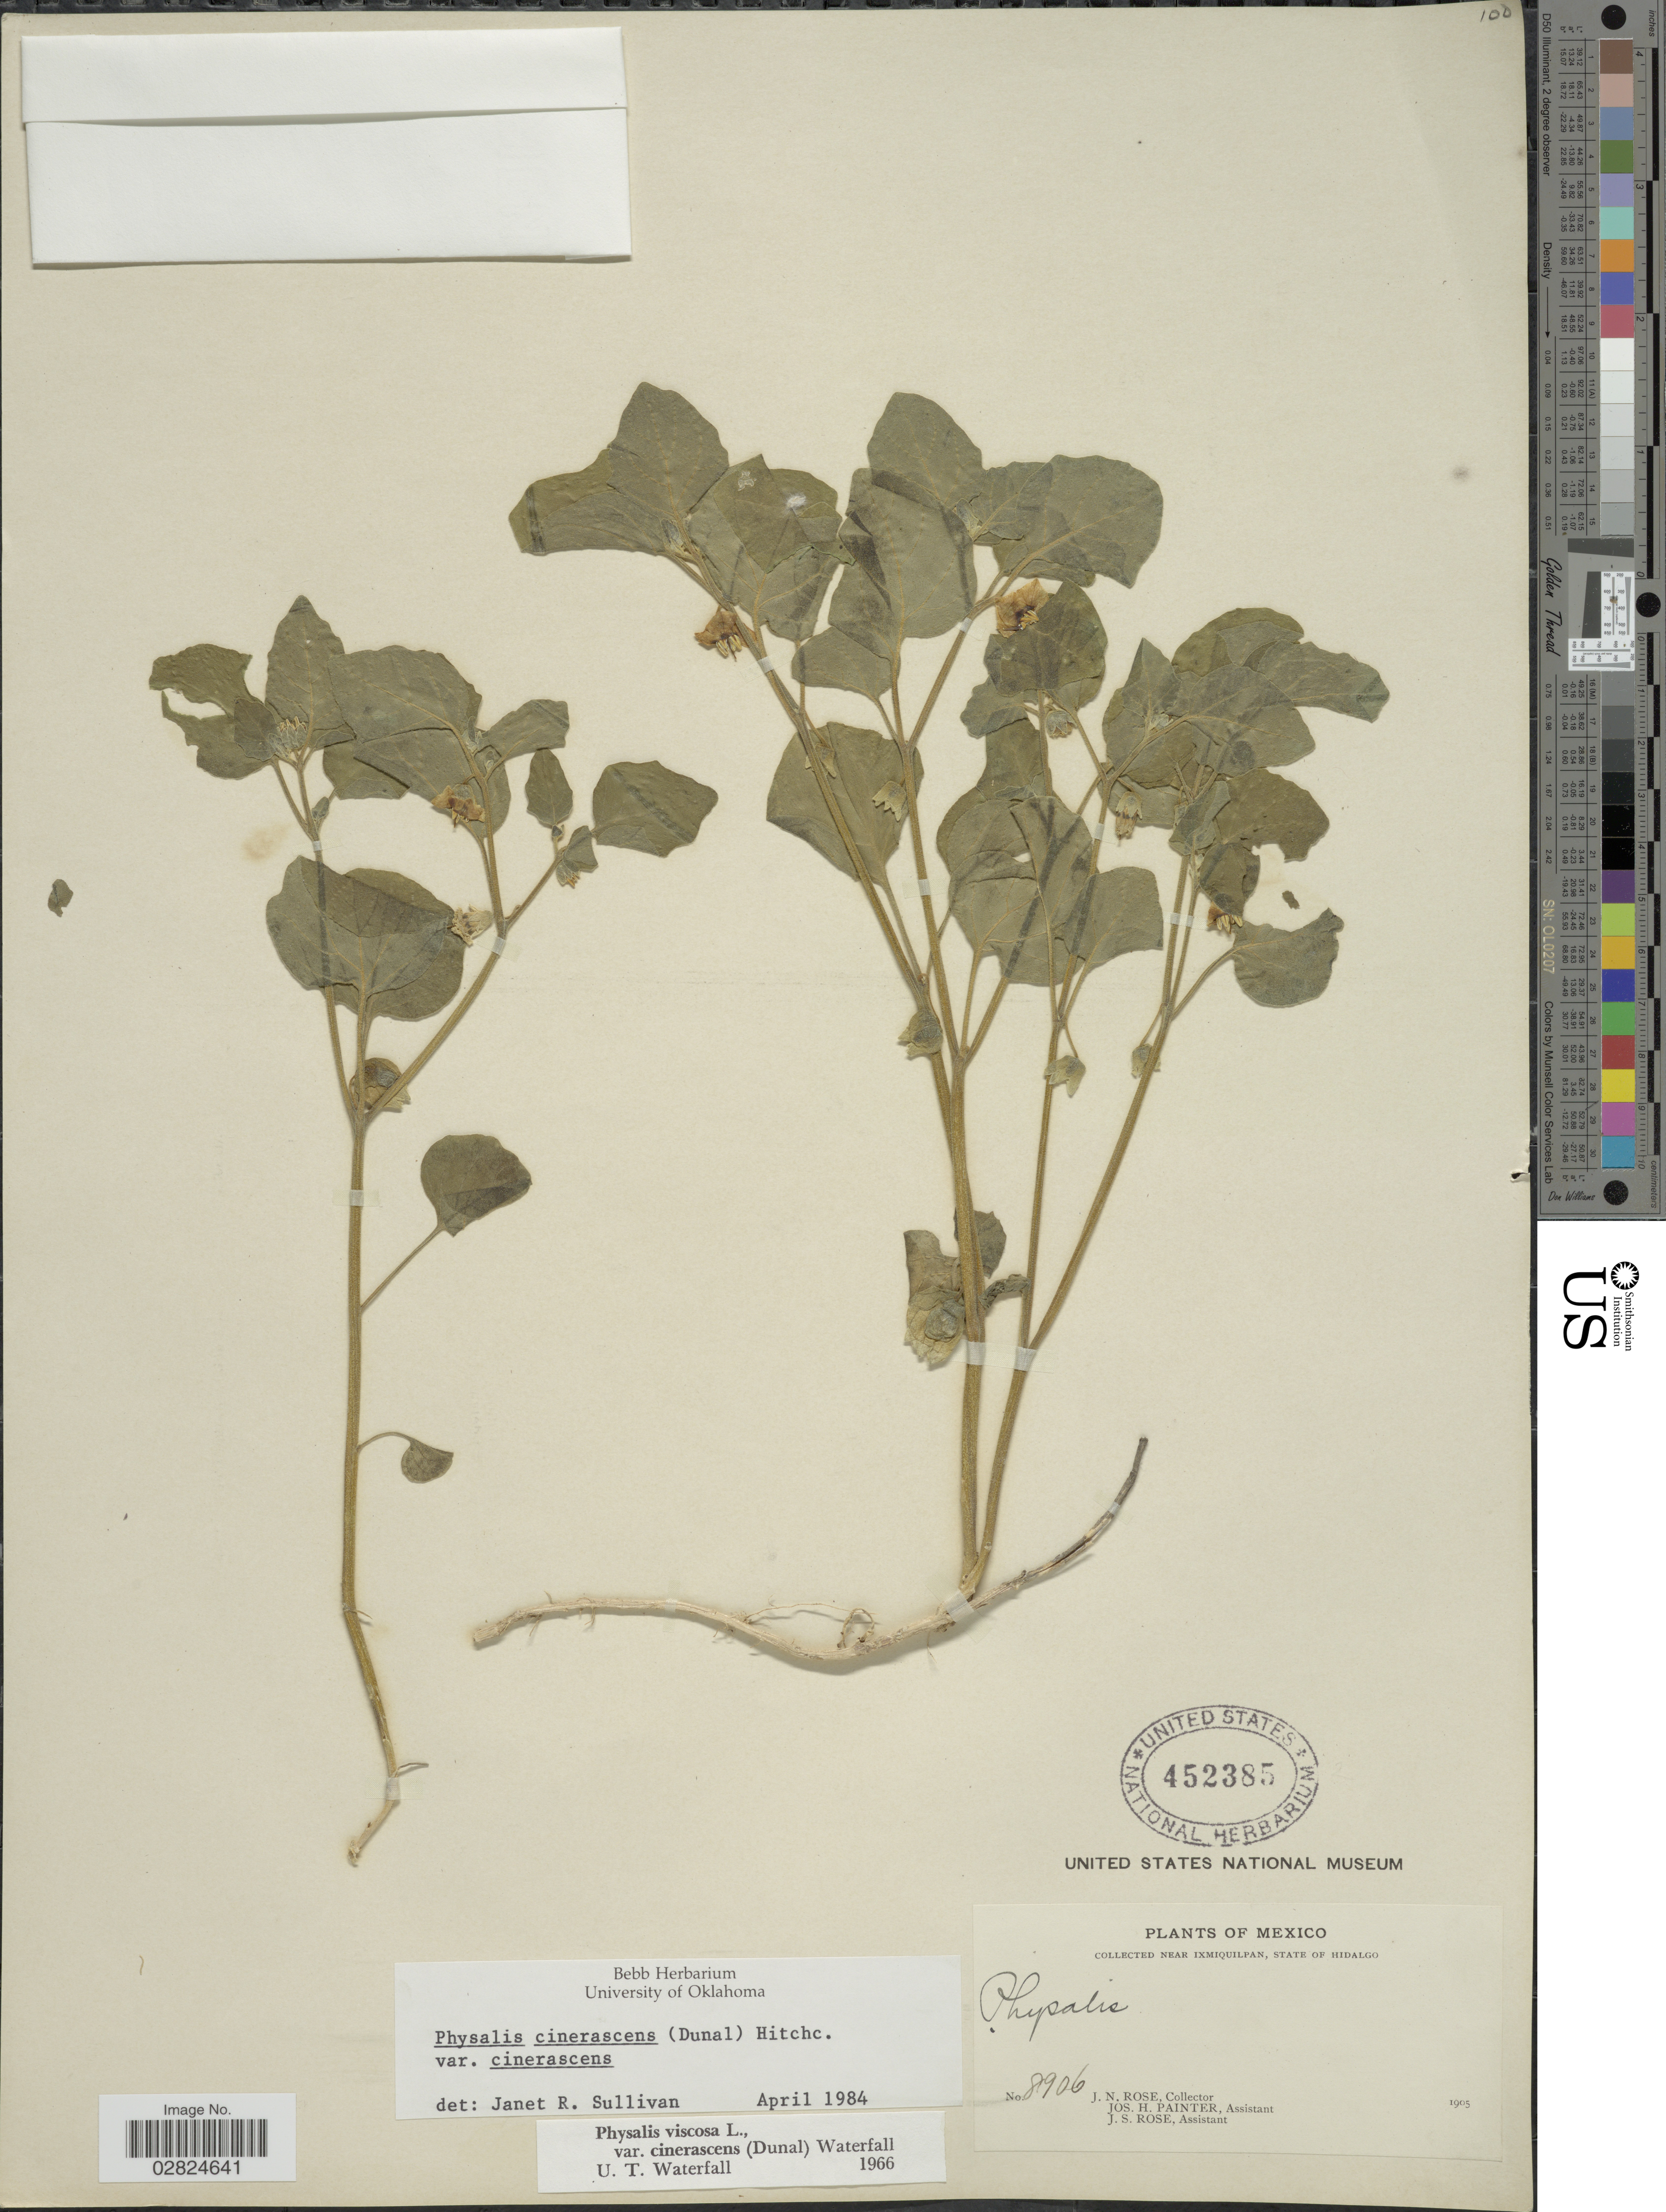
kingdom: Plantae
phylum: Tracheophyta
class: Magnoliopsida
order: Solanales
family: Solanaceae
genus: Physalis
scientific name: Physalis cinerascens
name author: (Dunal) Hitchc.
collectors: J. N. Rose, J. H. Painter & J. S. Rose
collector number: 8906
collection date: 1905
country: Mexico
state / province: Hidalgo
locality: Near Ixmiquilpan.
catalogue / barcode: US 452385